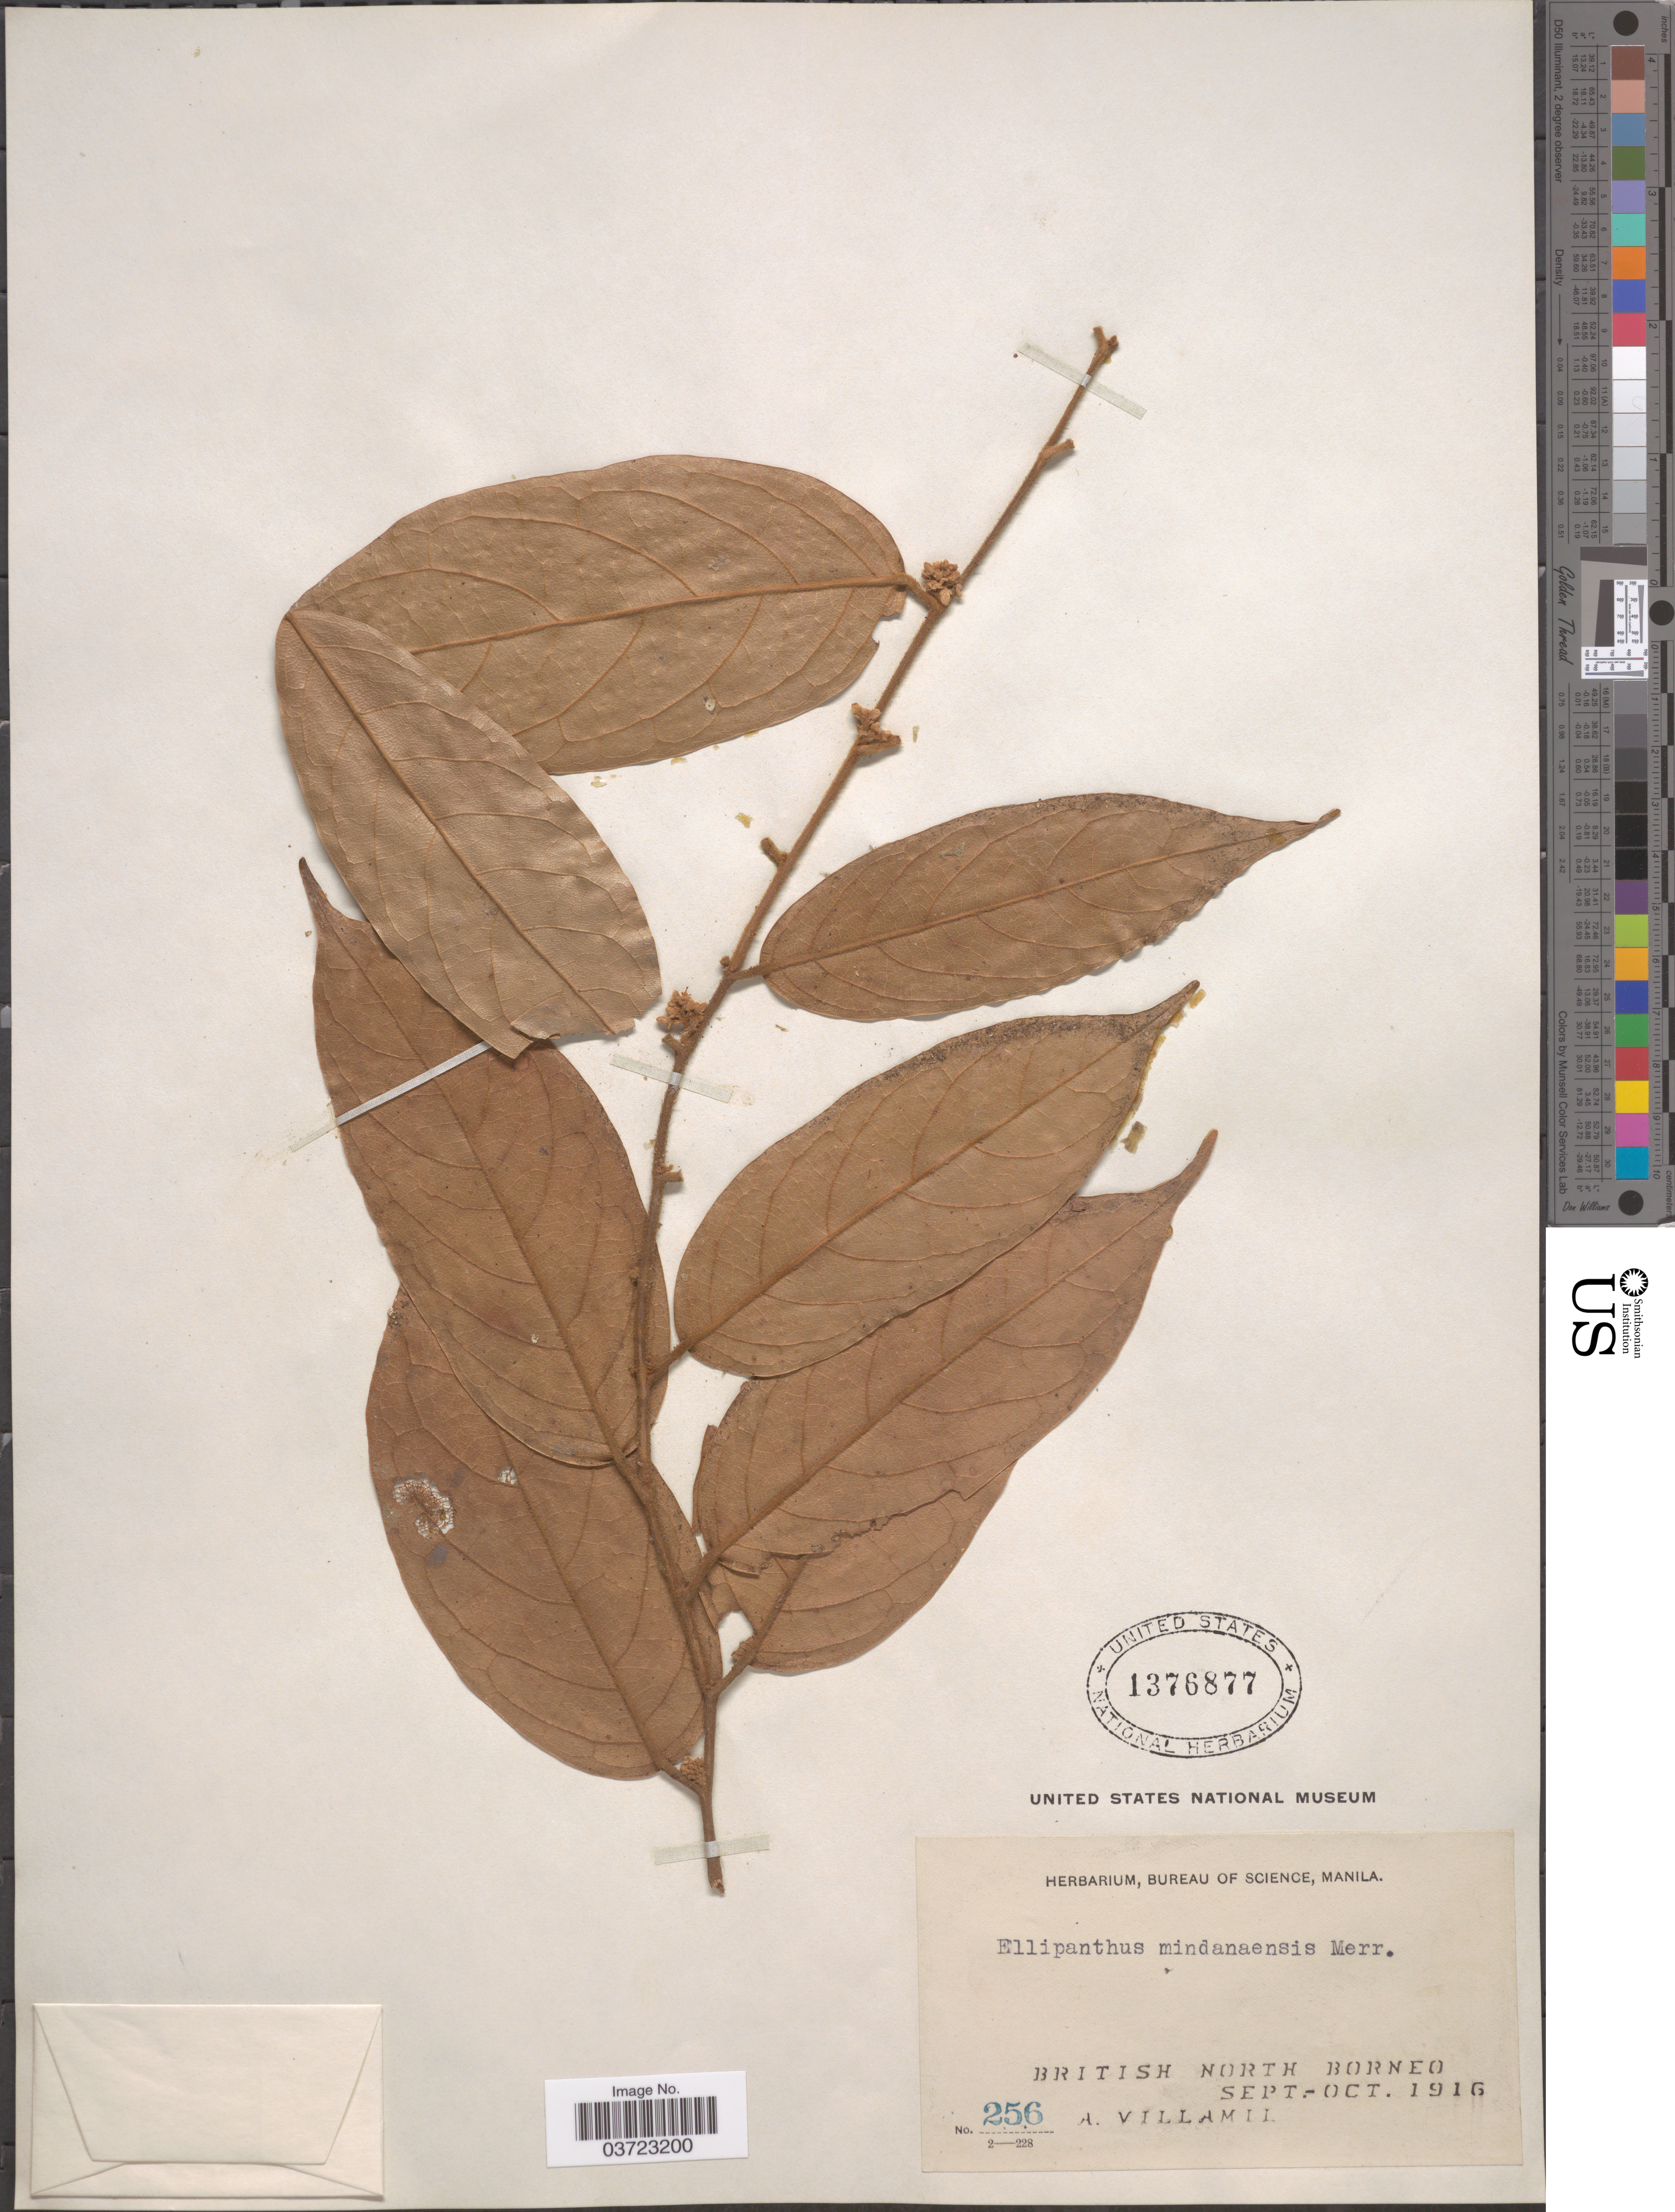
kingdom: Plantae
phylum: Tracheophyta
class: Magnoliopsida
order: Oxalidales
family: Connaraceae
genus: Ellipanthus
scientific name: Ellipanthus mindanaensis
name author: Merr.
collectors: A. Villamil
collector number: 256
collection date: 1916-09/1916-10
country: Malaysia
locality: British North Borneo.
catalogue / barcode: US 1376877